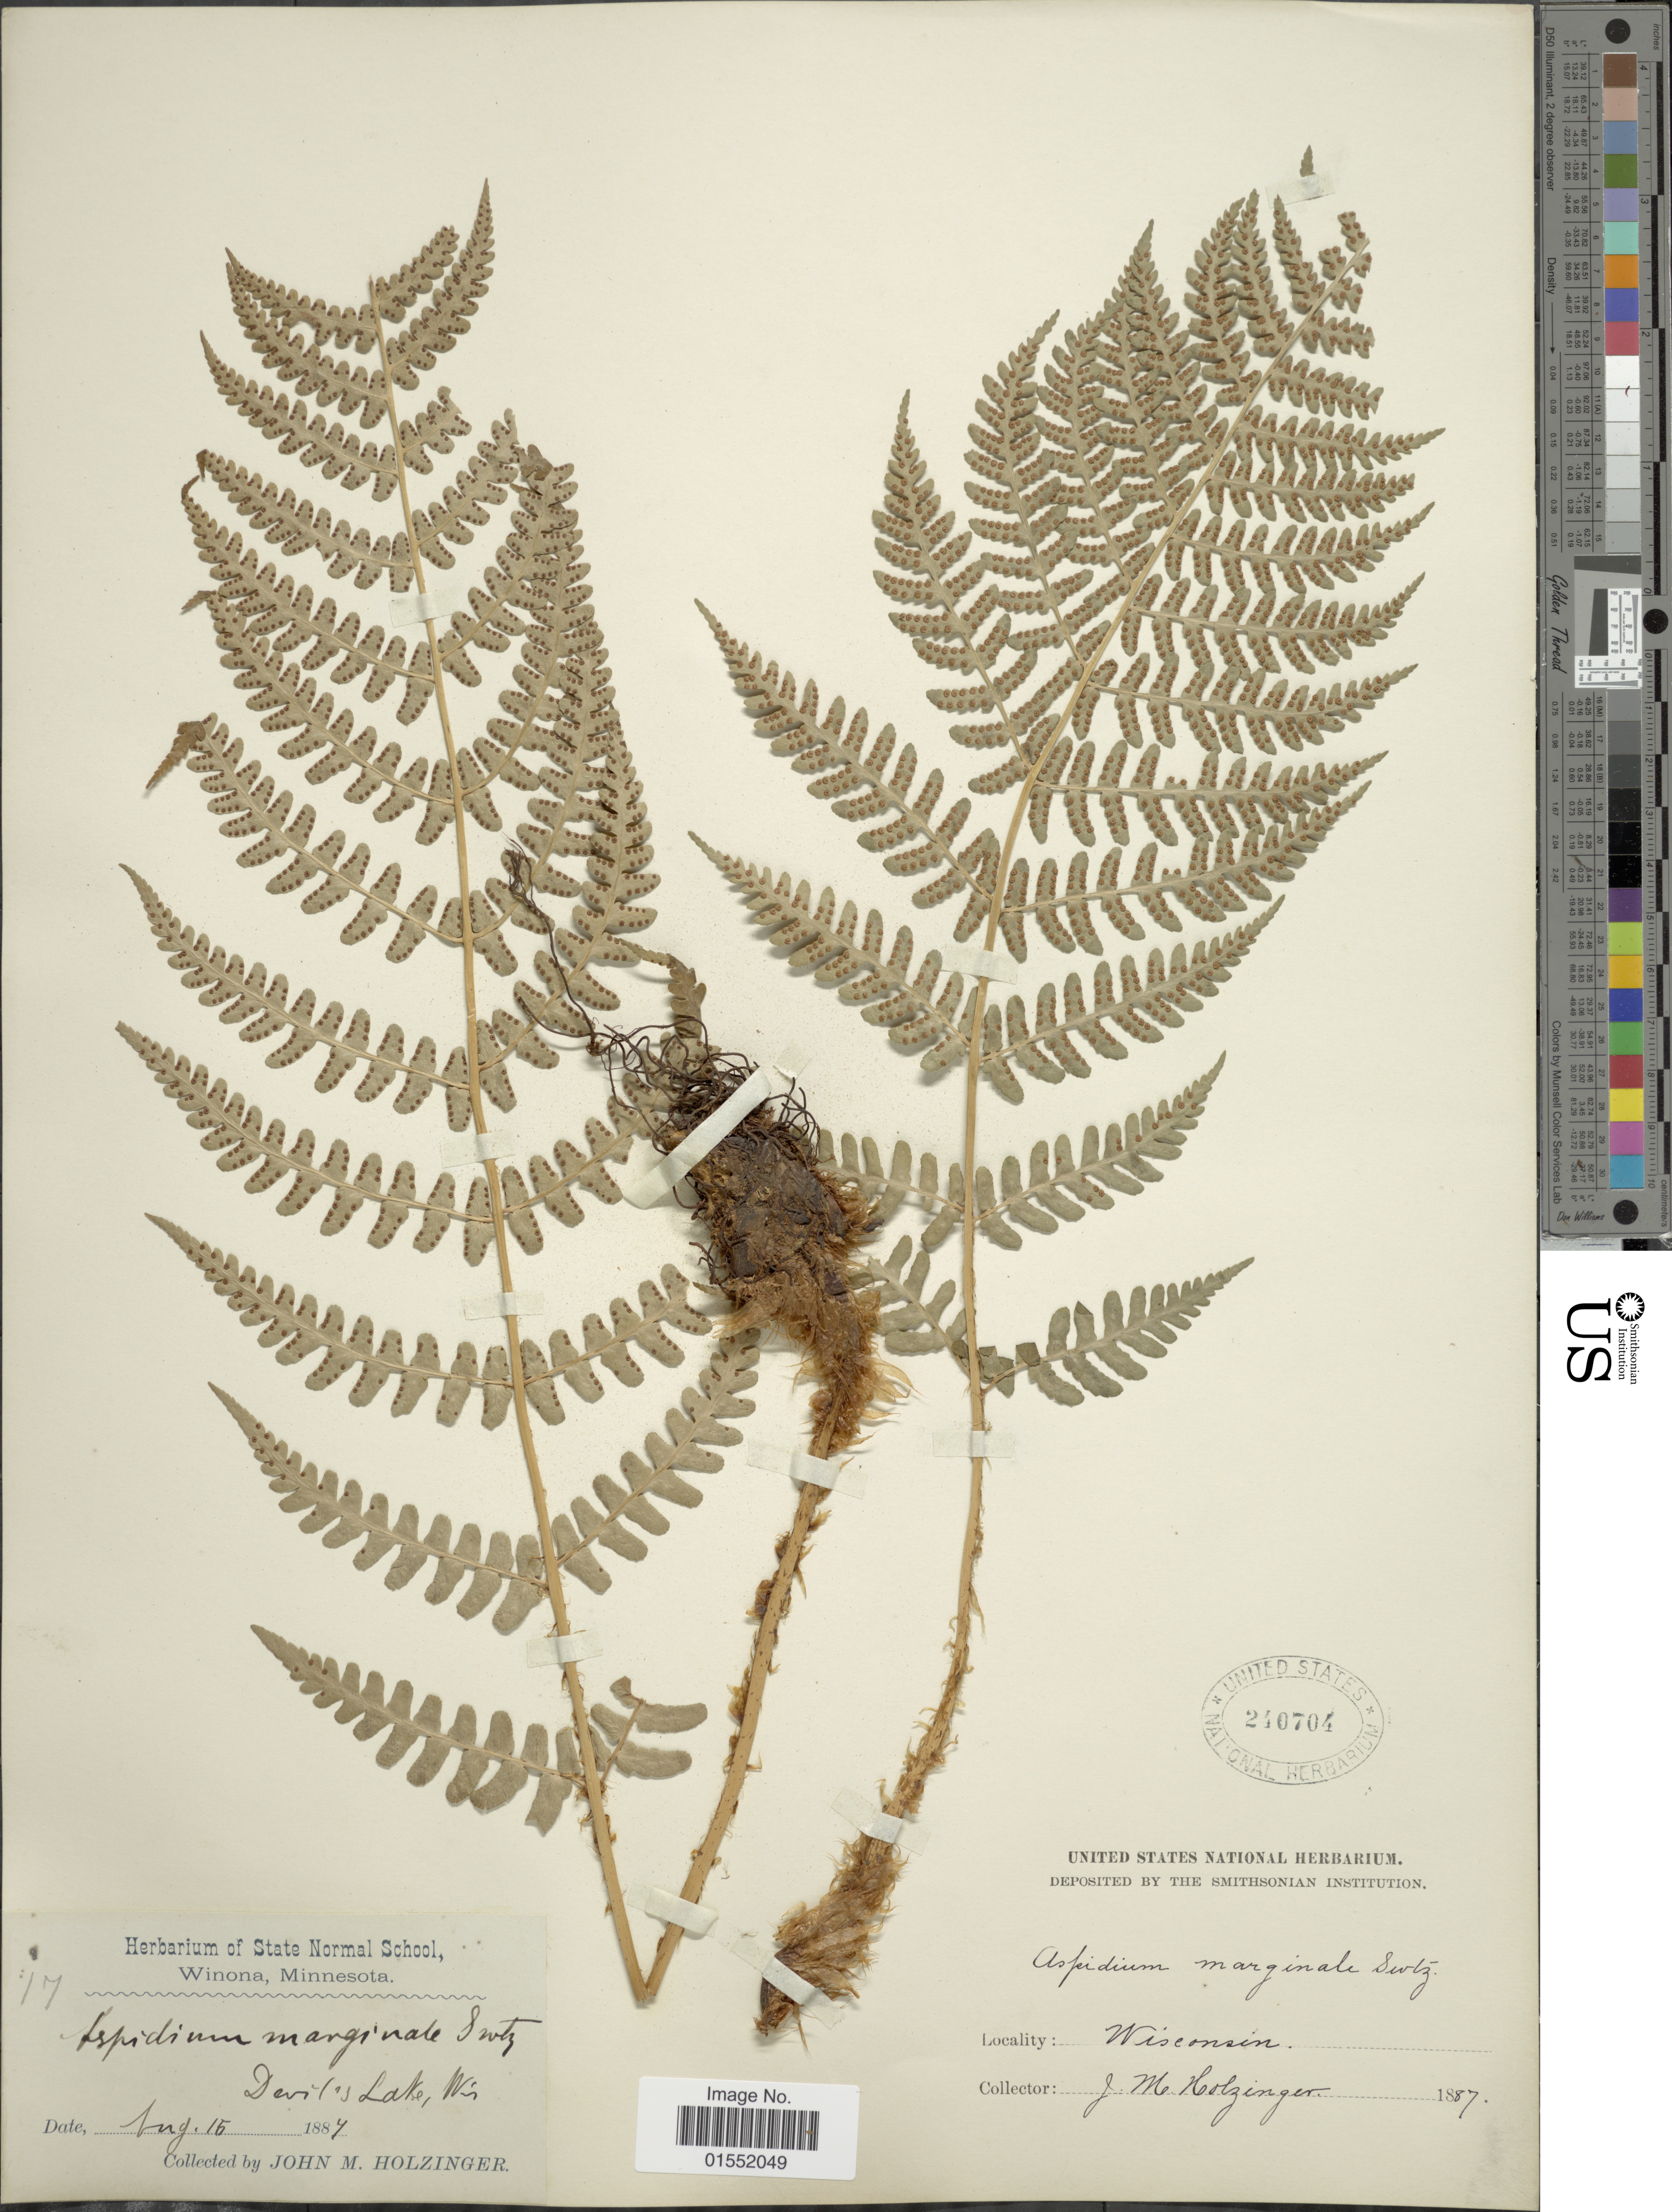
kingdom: Plantae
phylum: Tracheophyta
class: Polypodiopsida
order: Polypodiales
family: Dryopteridaceae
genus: Dryopteris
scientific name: Dryopteris marginalis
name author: (L.) A. Gray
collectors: J. M. Holzinger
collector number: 17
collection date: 1887-08-15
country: United States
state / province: Wisconsin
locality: Devil's Lake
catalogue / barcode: US 240704